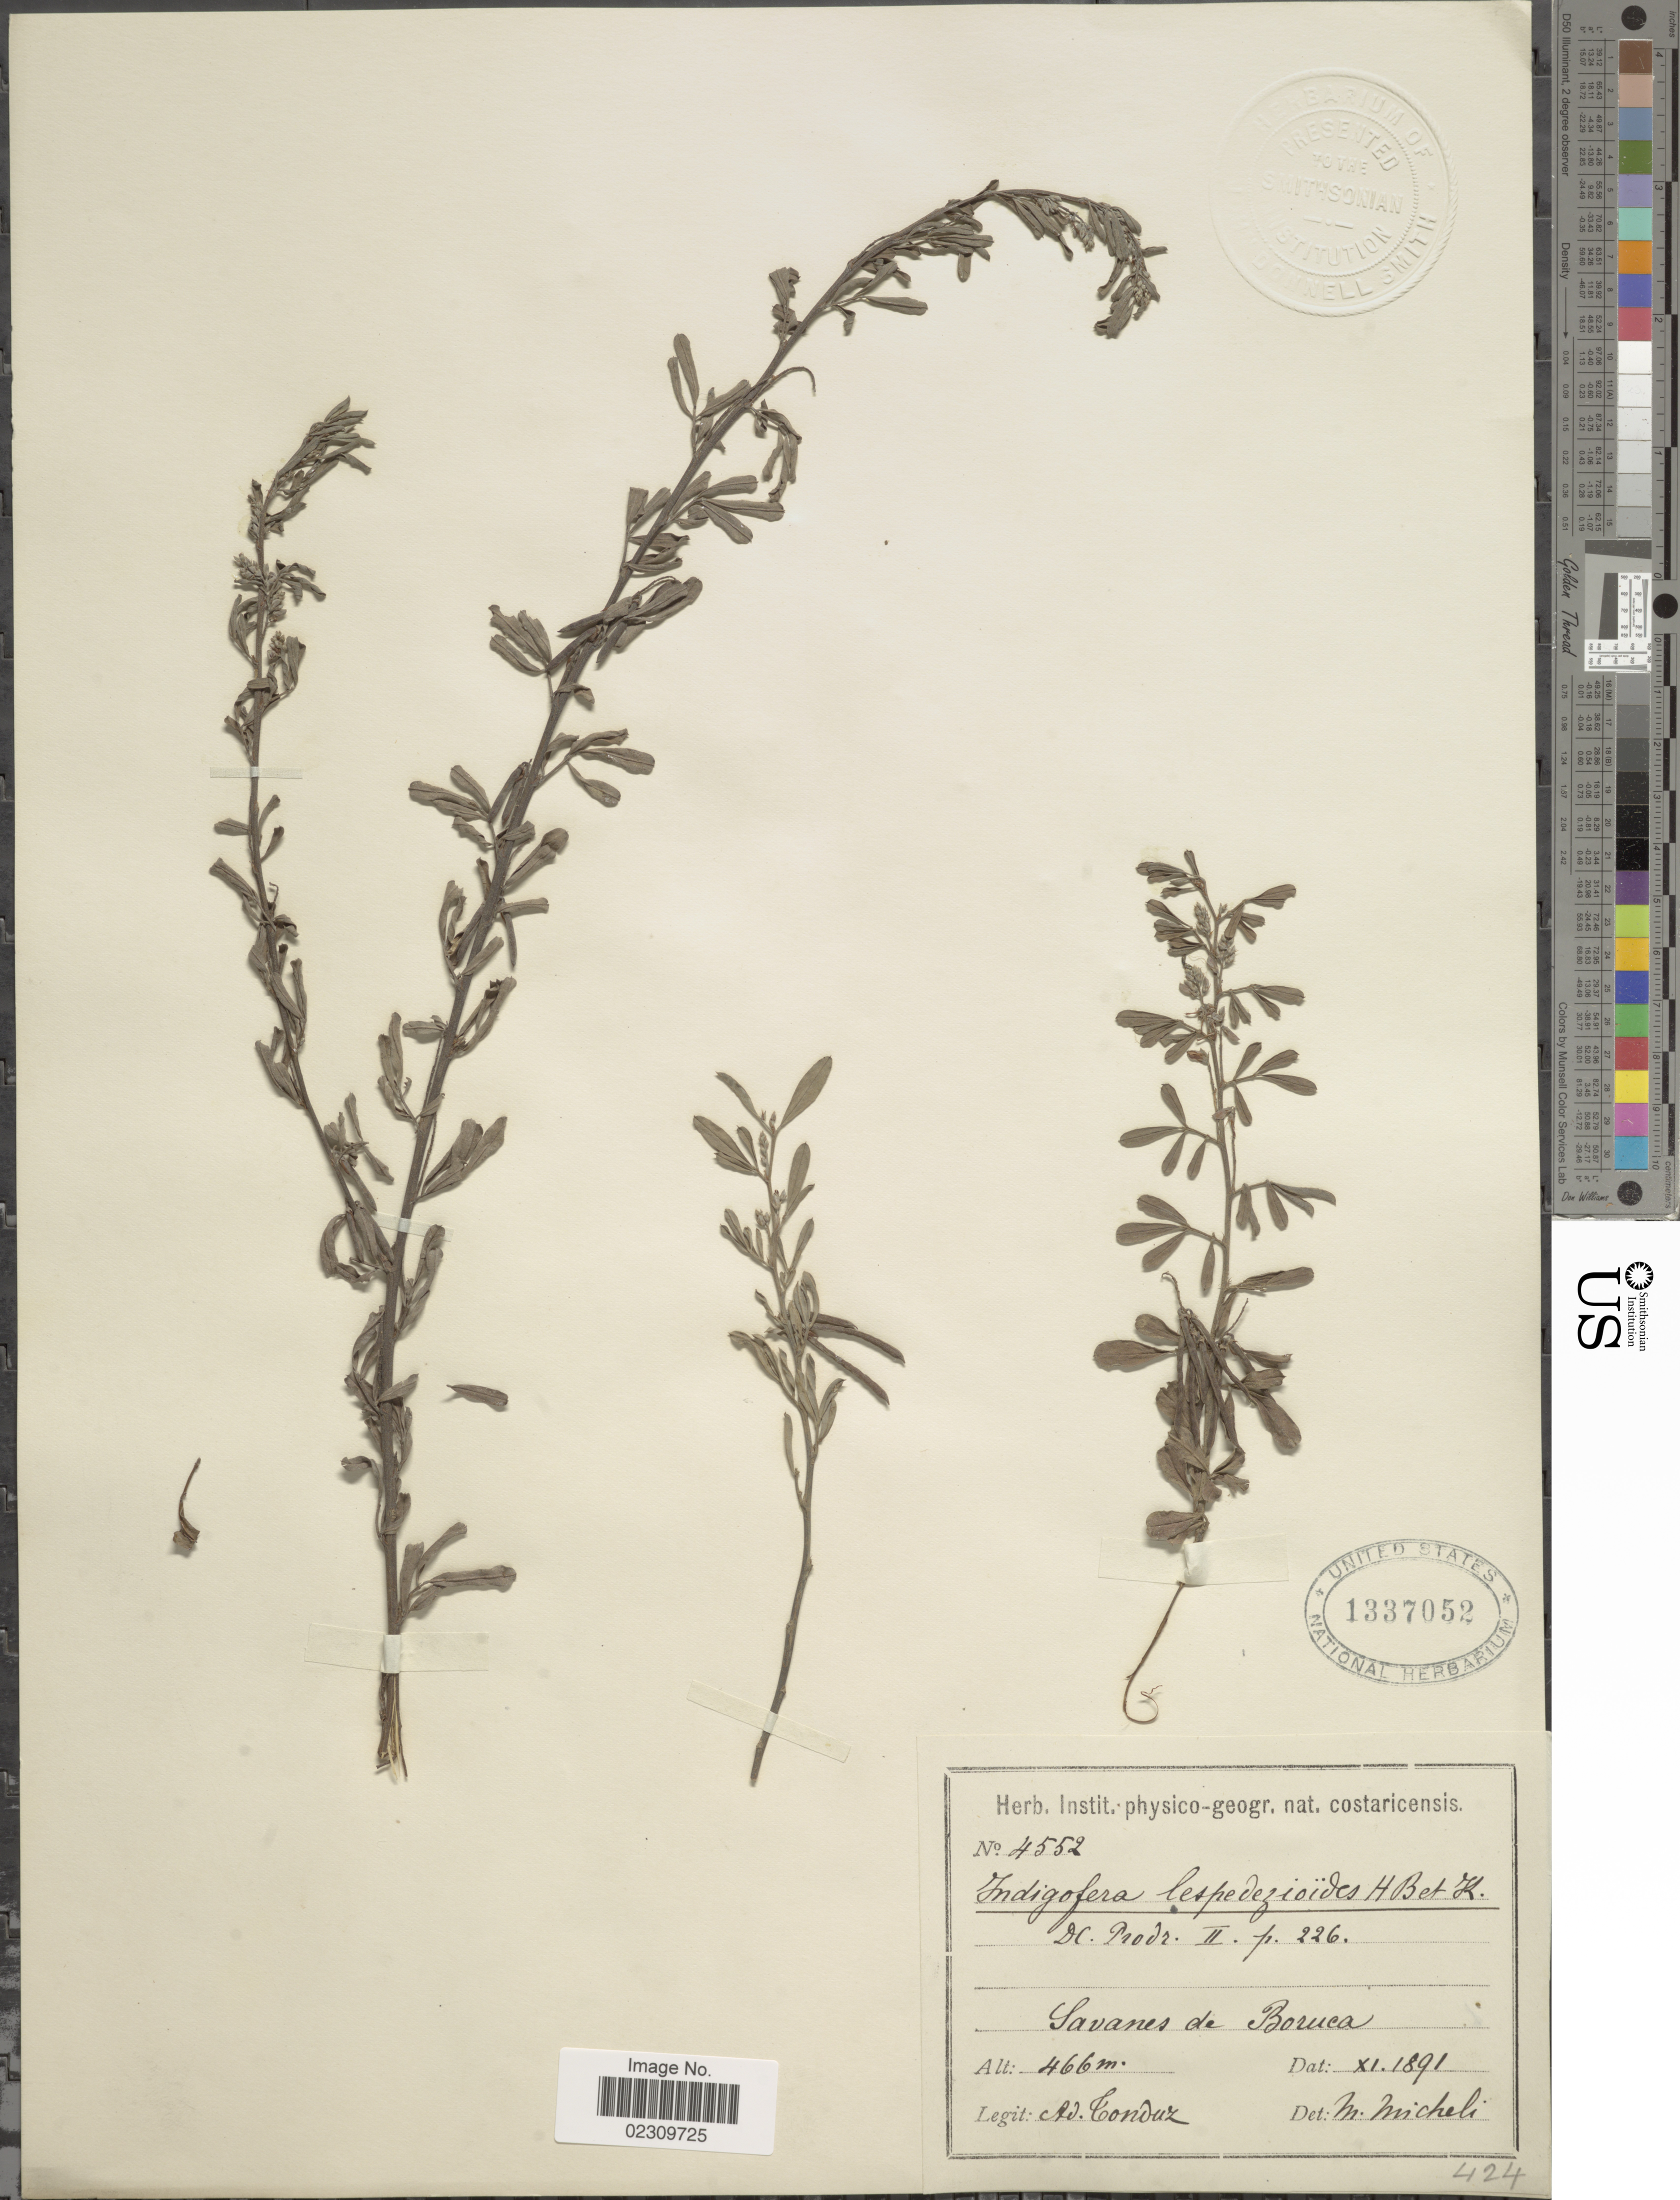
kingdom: Plantae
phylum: Tracheophyta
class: Magnoliopsida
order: Fabales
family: Fabaceae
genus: Indigofera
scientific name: Indigofera lespedezioides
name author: Kunth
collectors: A. Tonduz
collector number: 4552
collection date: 1891-11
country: Costa Rica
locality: Savanes de Boruca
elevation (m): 466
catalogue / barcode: US 1337052